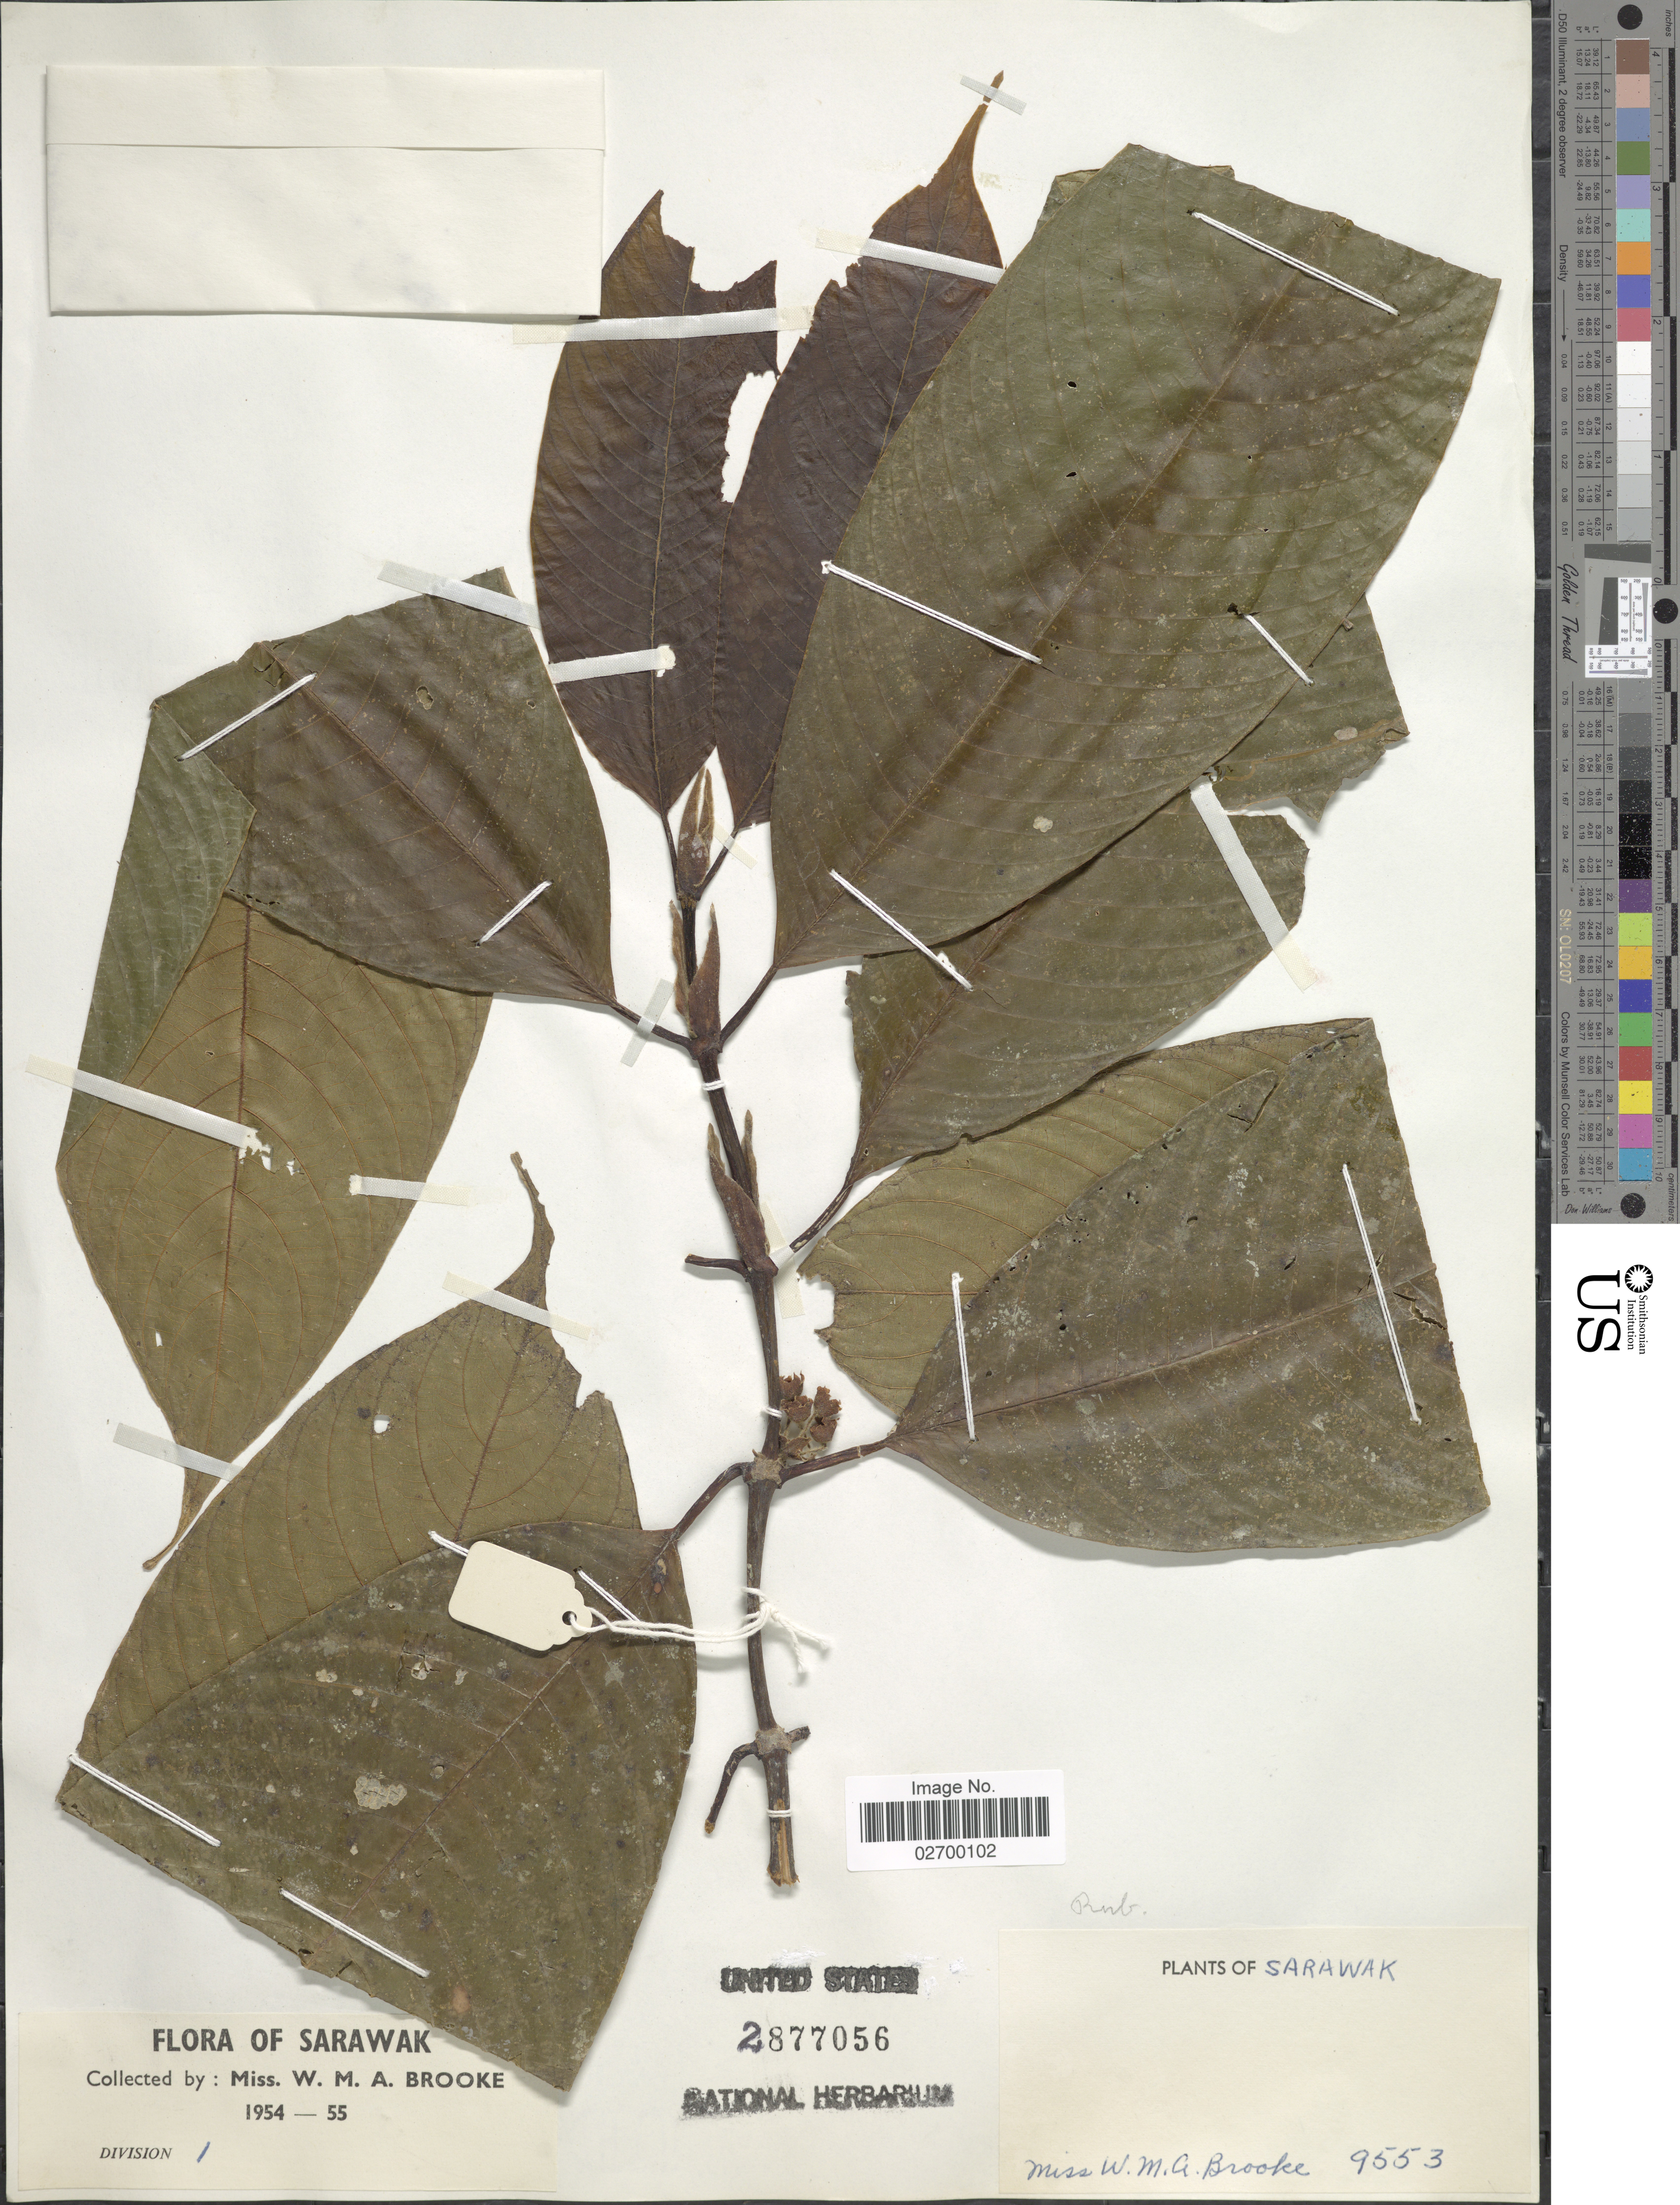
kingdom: Plantae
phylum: Tracheophyta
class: Magnoliopsida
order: Gentianales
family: Rubiaceae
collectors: W. Brooke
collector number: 9553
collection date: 1954/1955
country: Malaysia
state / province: Sarawak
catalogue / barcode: US 2877056